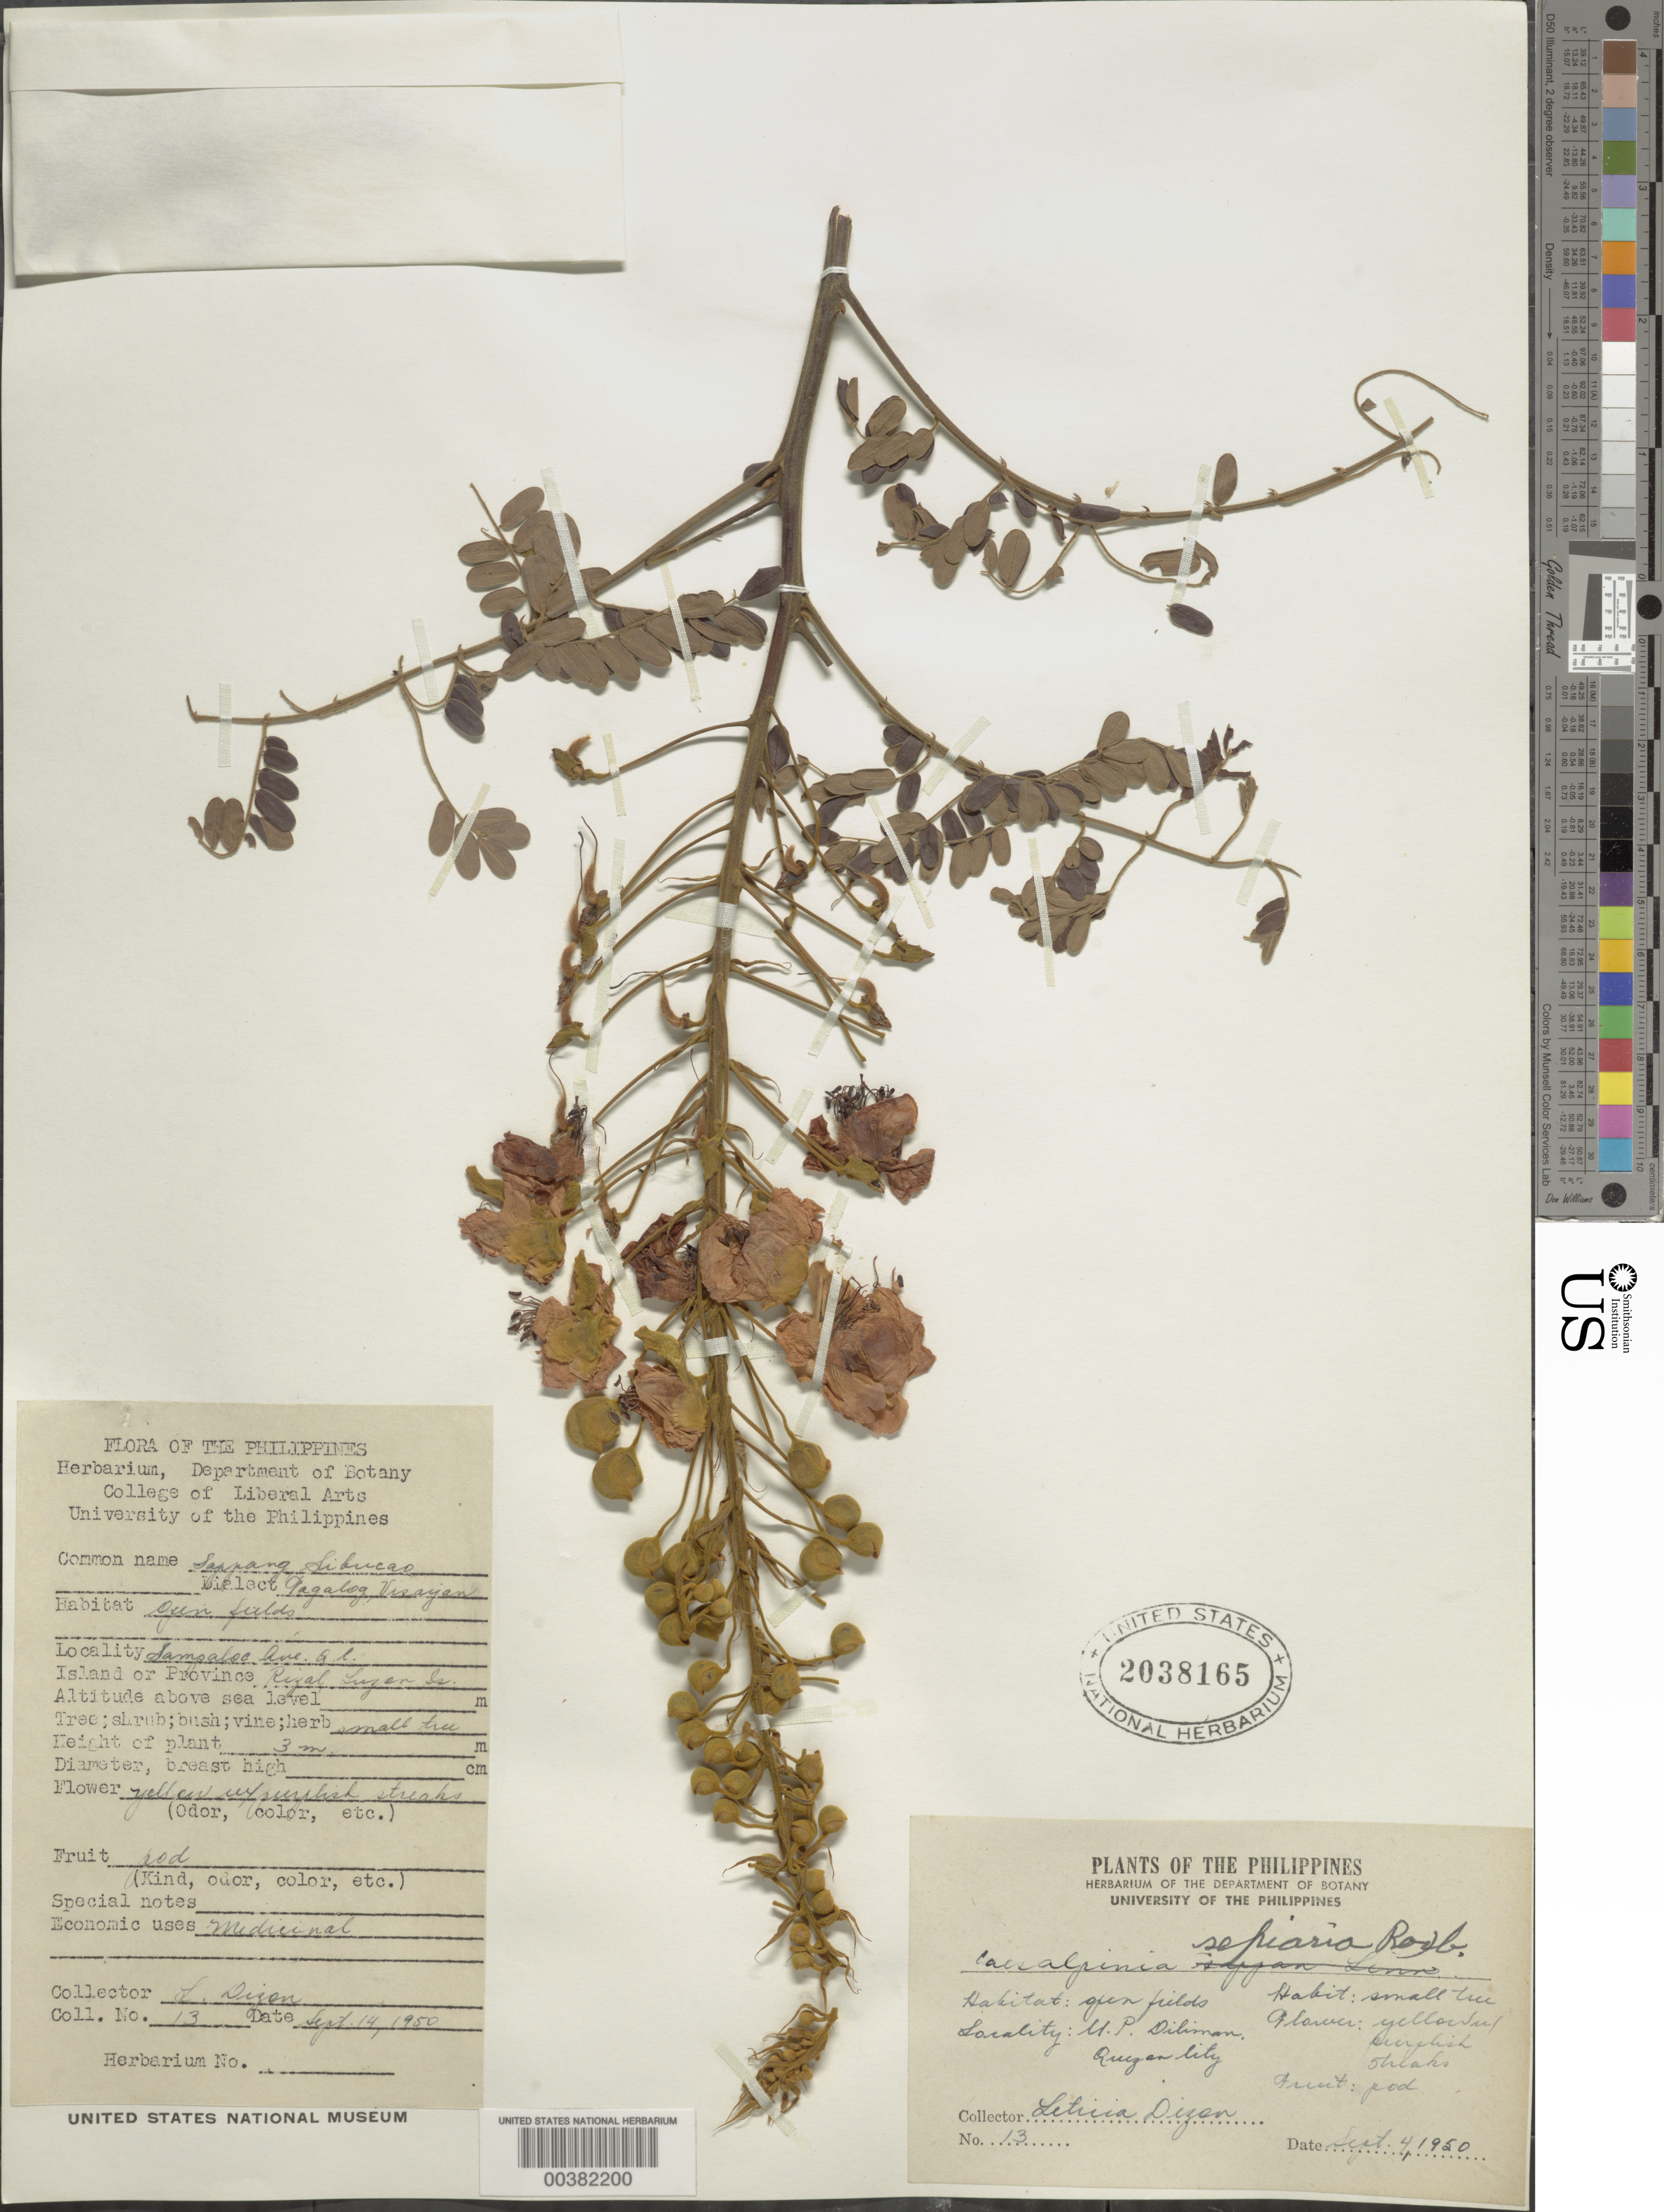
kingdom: Plantae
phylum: Tracheophyta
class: Magnoliopsida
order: Fabales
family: Fabaceae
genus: Biancaea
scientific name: Biancaea decapetala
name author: (Roth) O. Deg.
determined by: Strong, Mark T., (BOT), Smithsonian Institution - National Museum of Natural History (UNITED STATES)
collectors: L. Dizen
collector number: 13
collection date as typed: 04 Sep 1950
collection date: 1950-09-04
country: Philippines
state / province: Calabarzon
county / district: Quezon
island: Luzon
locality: Quezon city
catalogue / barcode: US 2038165